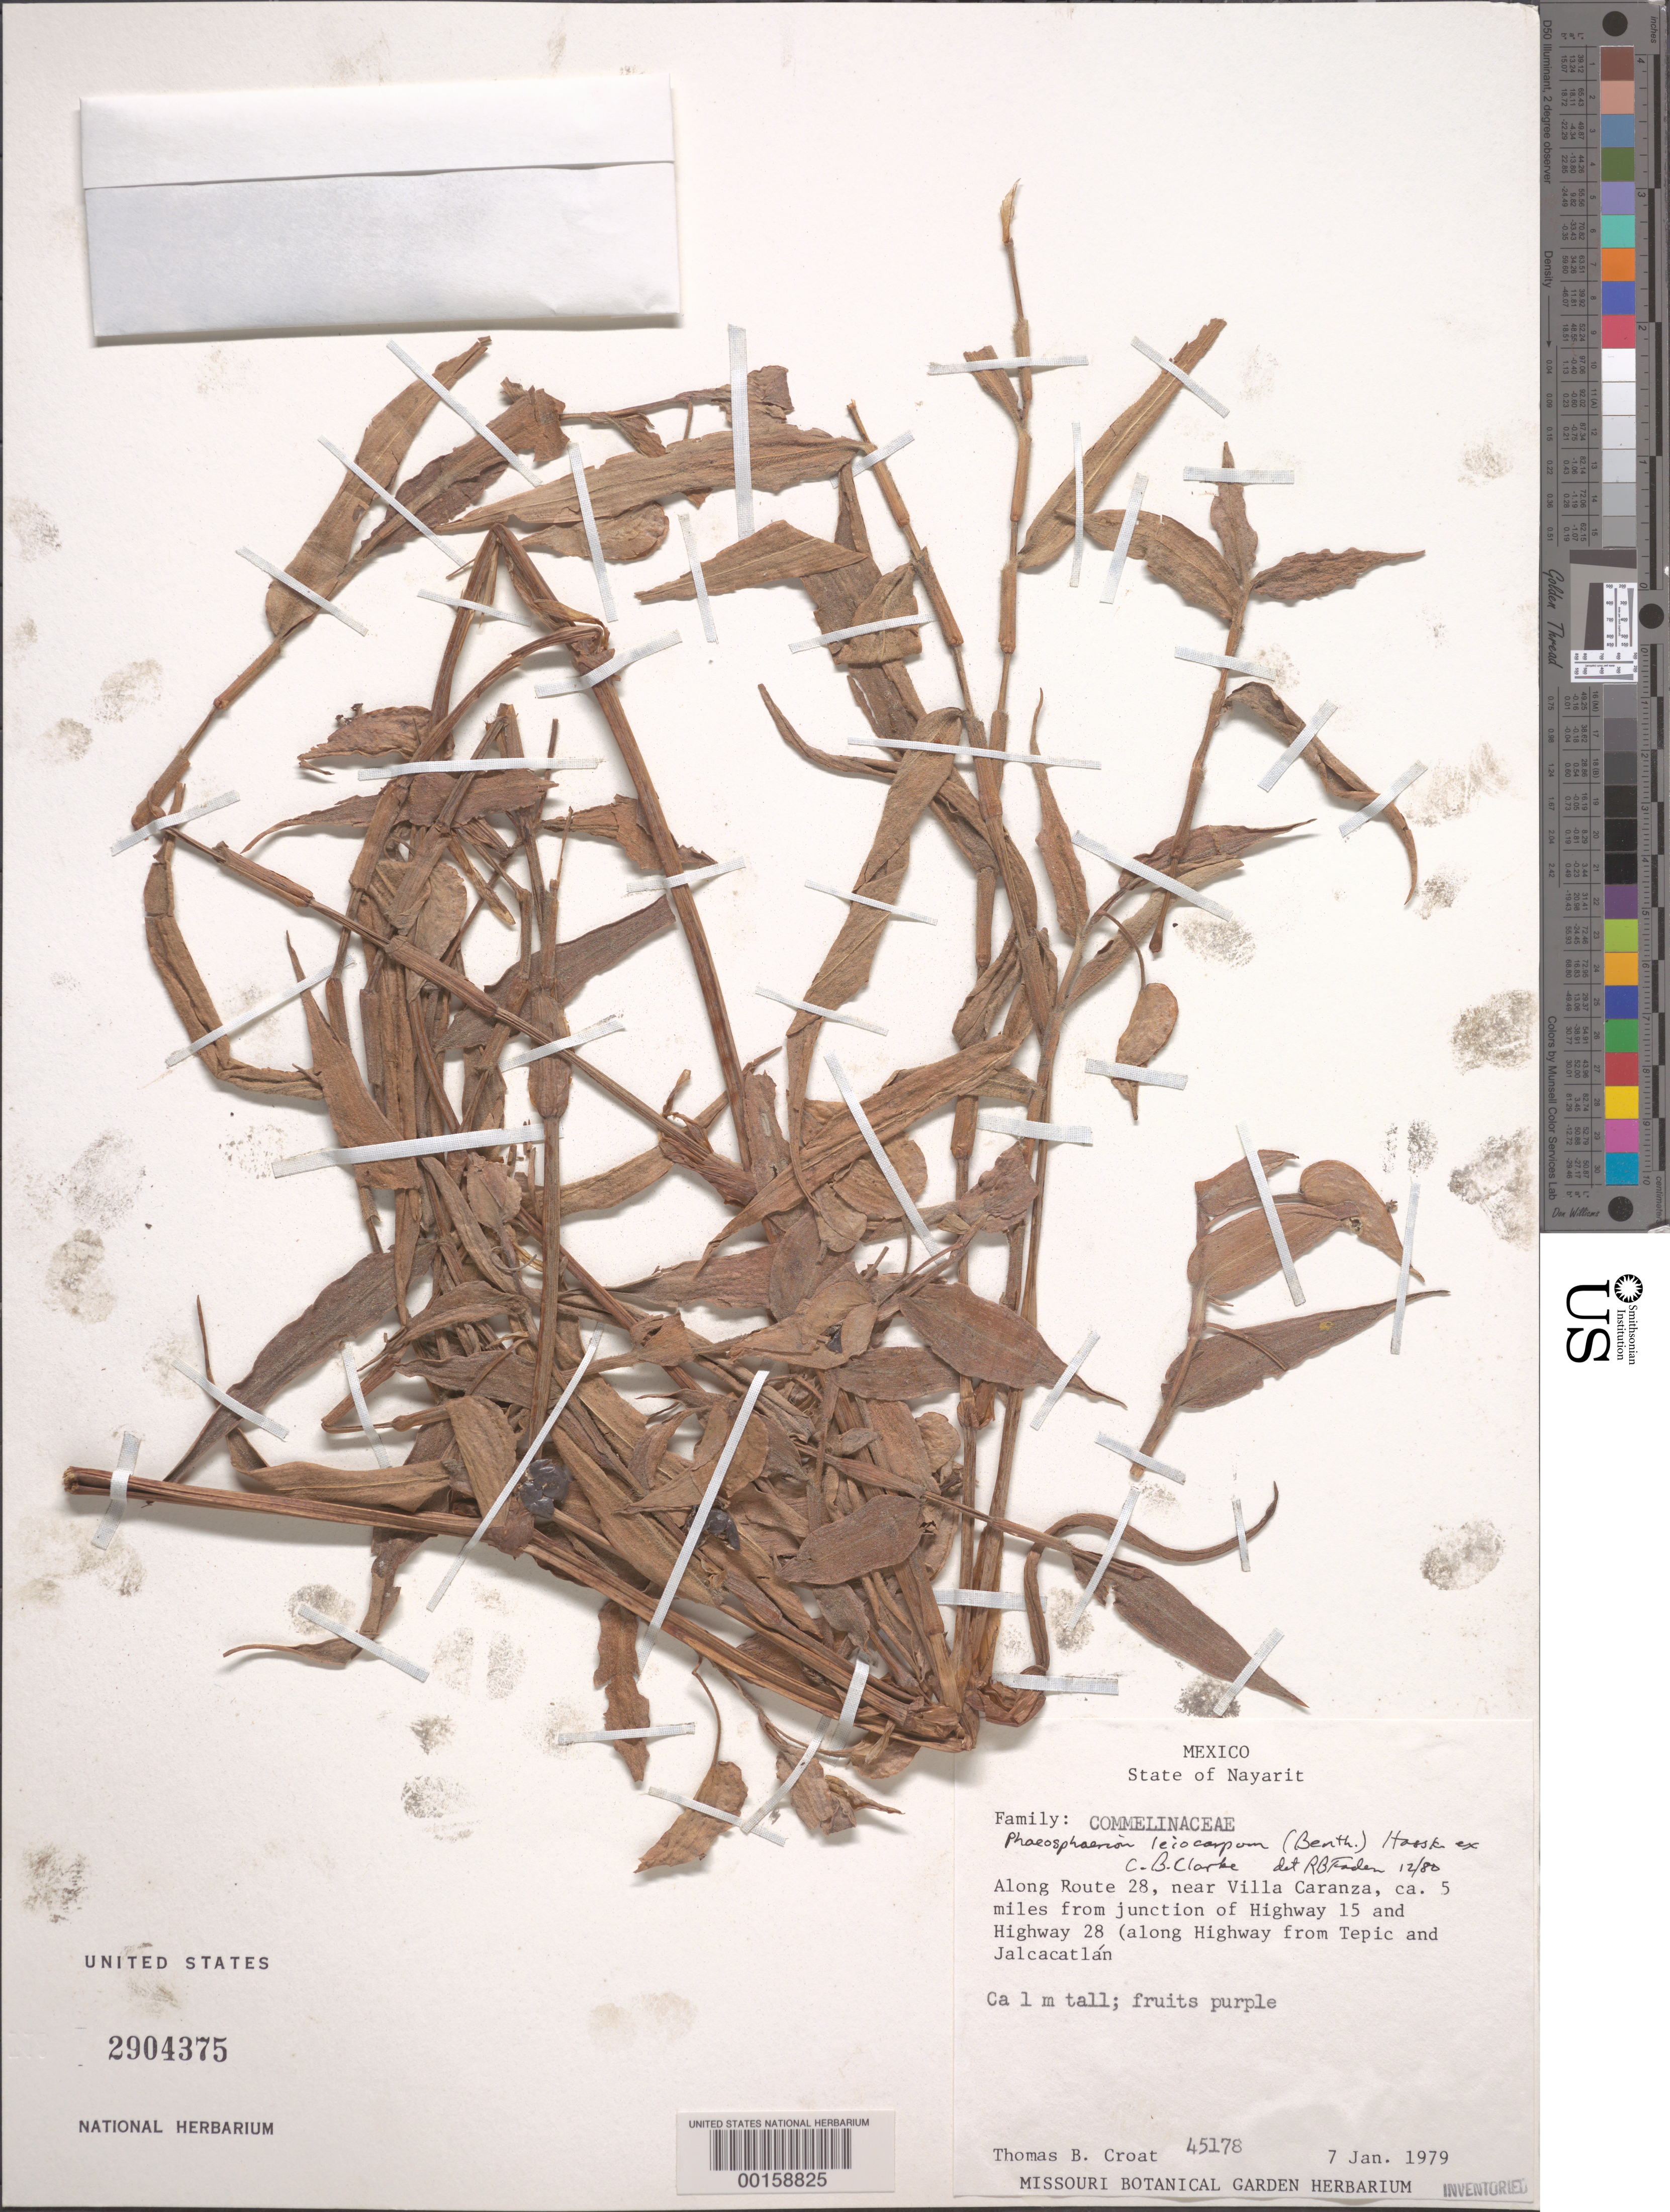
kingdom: Plantae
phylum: Tracheophyta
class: Liliopsida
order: Commelinales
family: Commelinaceae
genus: Commelina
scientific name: Commelina leiocarpa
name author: Benth.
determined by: Faden, Robert B., (US), Smithsonian Institution - National Museum of Natural History (UNITED STATES)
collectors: T. B. Croat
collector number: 45178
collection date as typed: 07 Jan 1979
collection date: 1979-01-07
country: Mexico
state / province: Nayarit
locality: Rt. 28, near villa caranza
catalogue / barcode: US 2904375